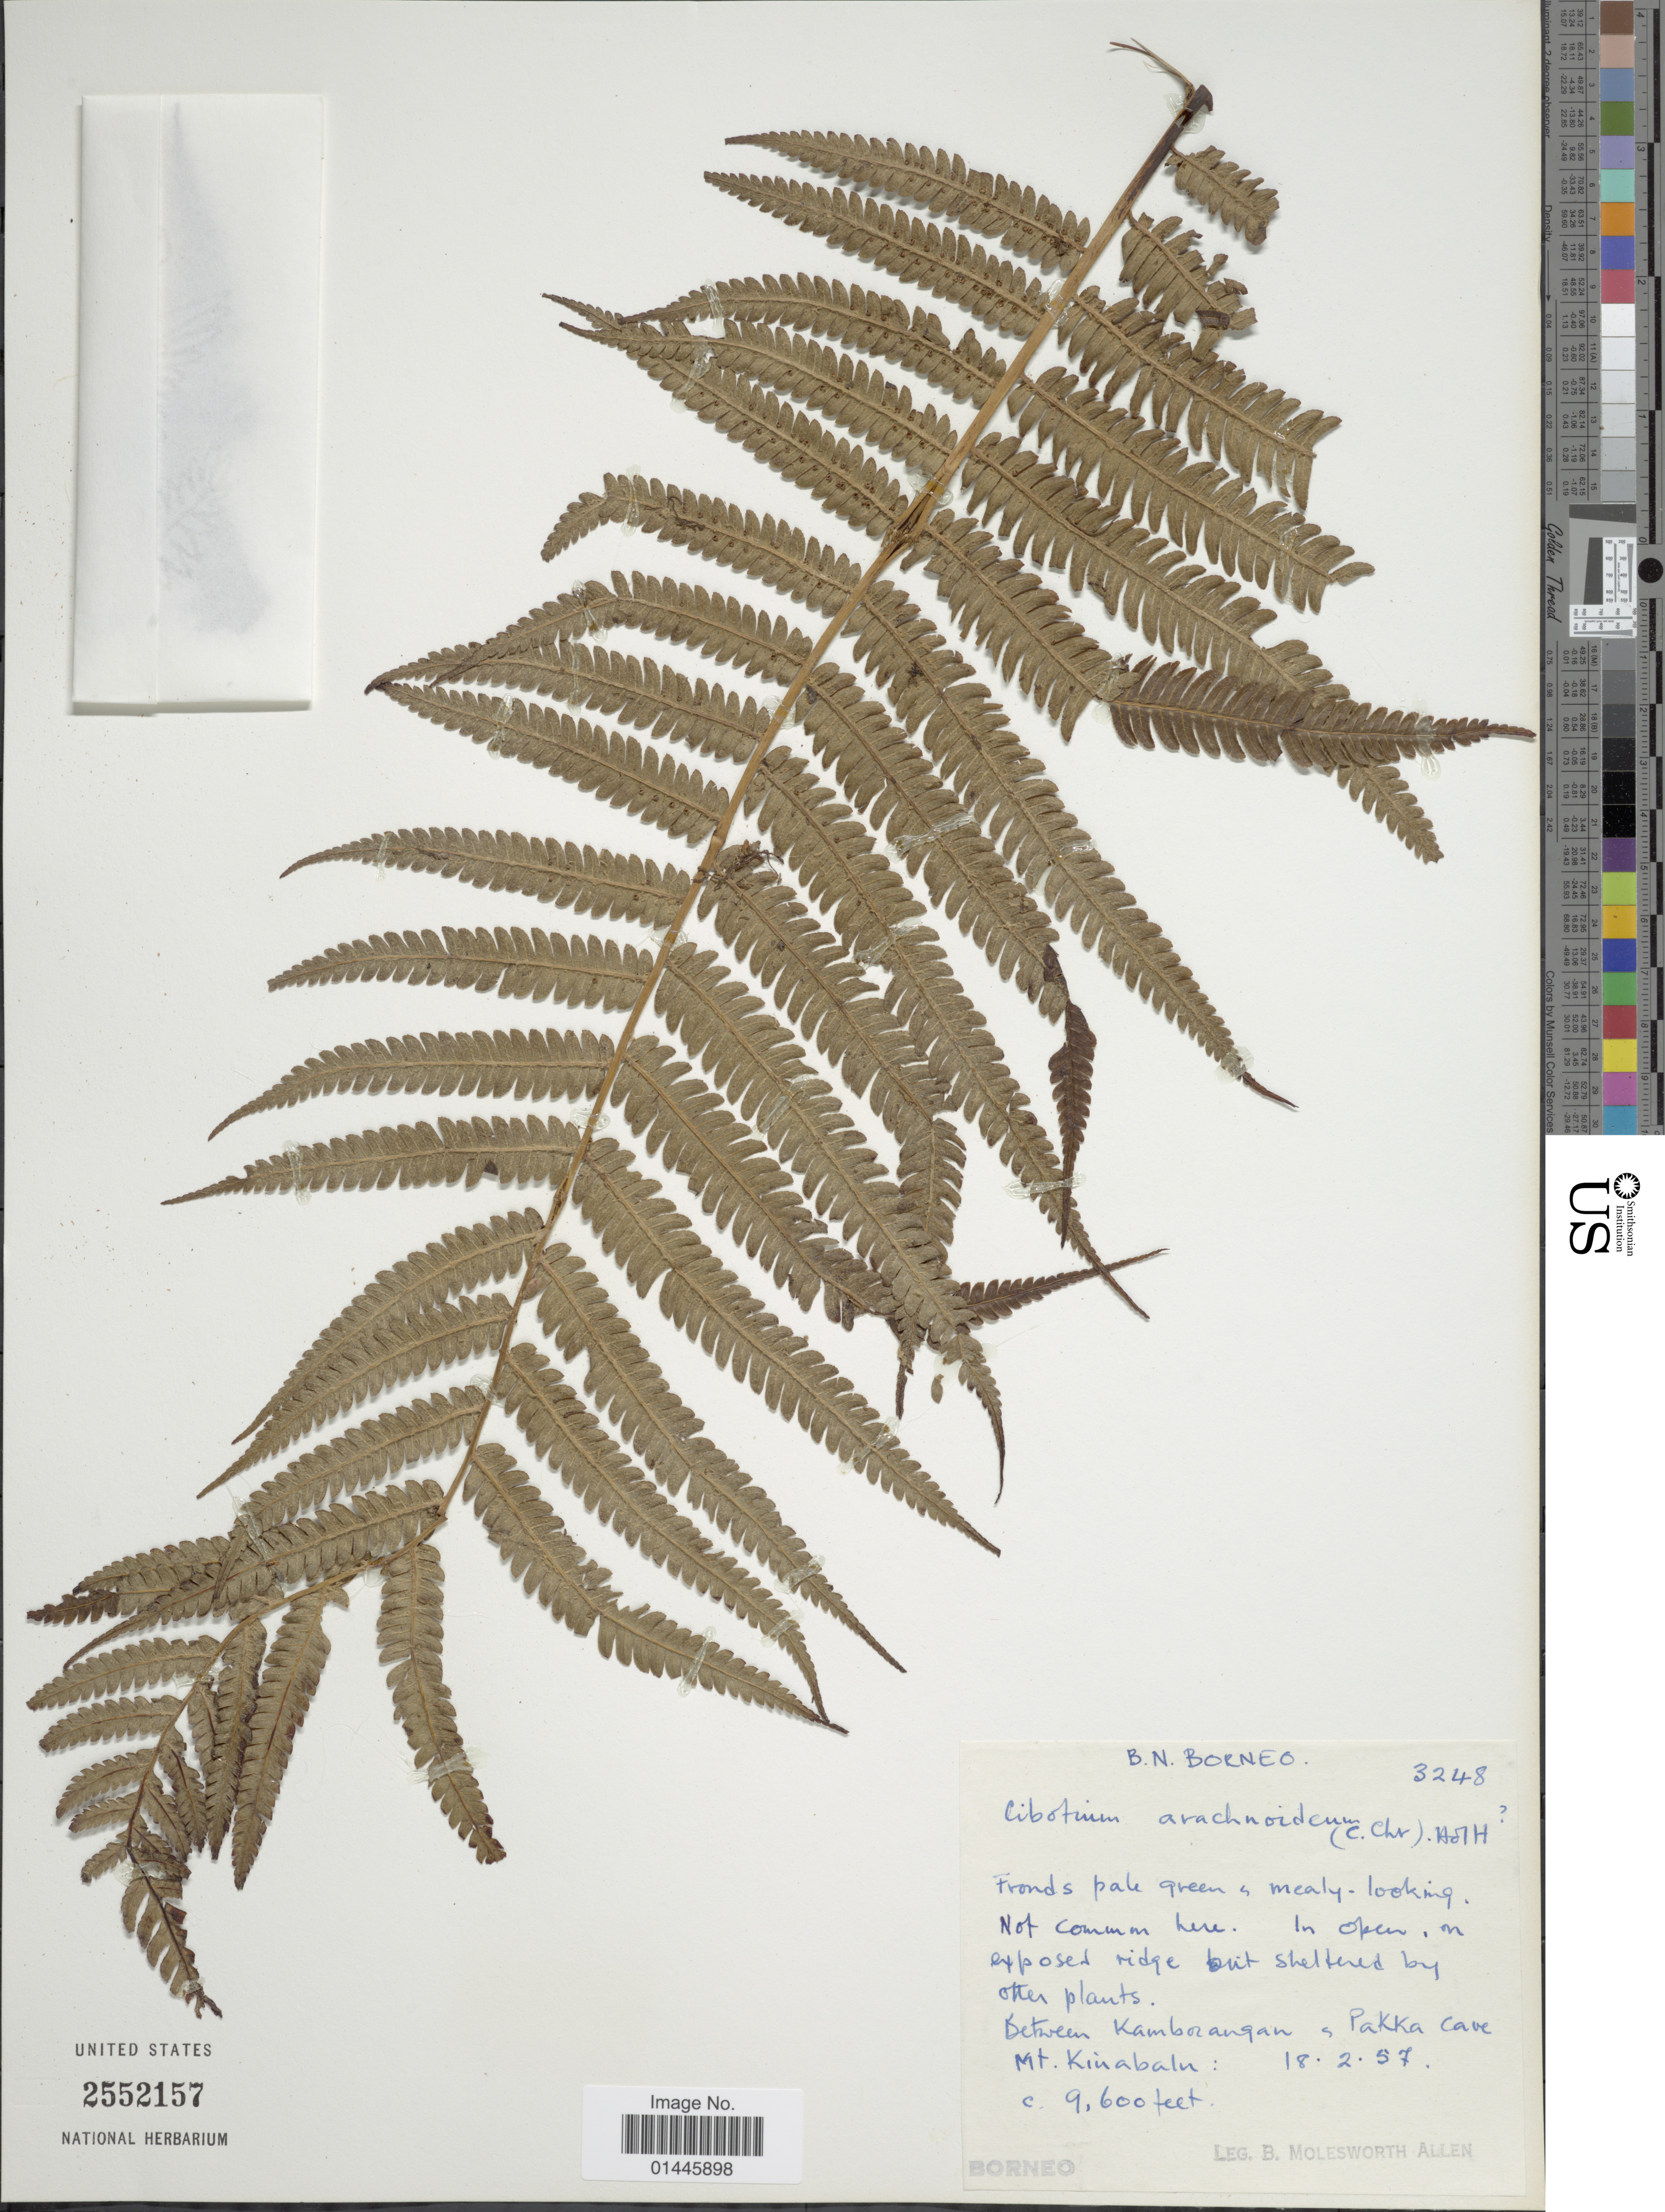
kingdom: Plantae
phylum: Tracheophyta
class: Polypodiopsida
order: Cyatheales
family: Cibotiaceae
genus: Cibotium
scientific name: Cibotium arachnoideum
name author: (C. Chr.) Holttum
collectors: B. E. G. Molesworth-Allen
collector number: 3248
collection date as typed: Transcribed d/m/y: 18/2/57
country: Malaysia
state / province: Sabah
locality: B.N. Borneo, between Kamborangau, Pakka Cave, Mt. Kinabalu.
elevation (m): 2926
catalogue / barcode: US 2552157